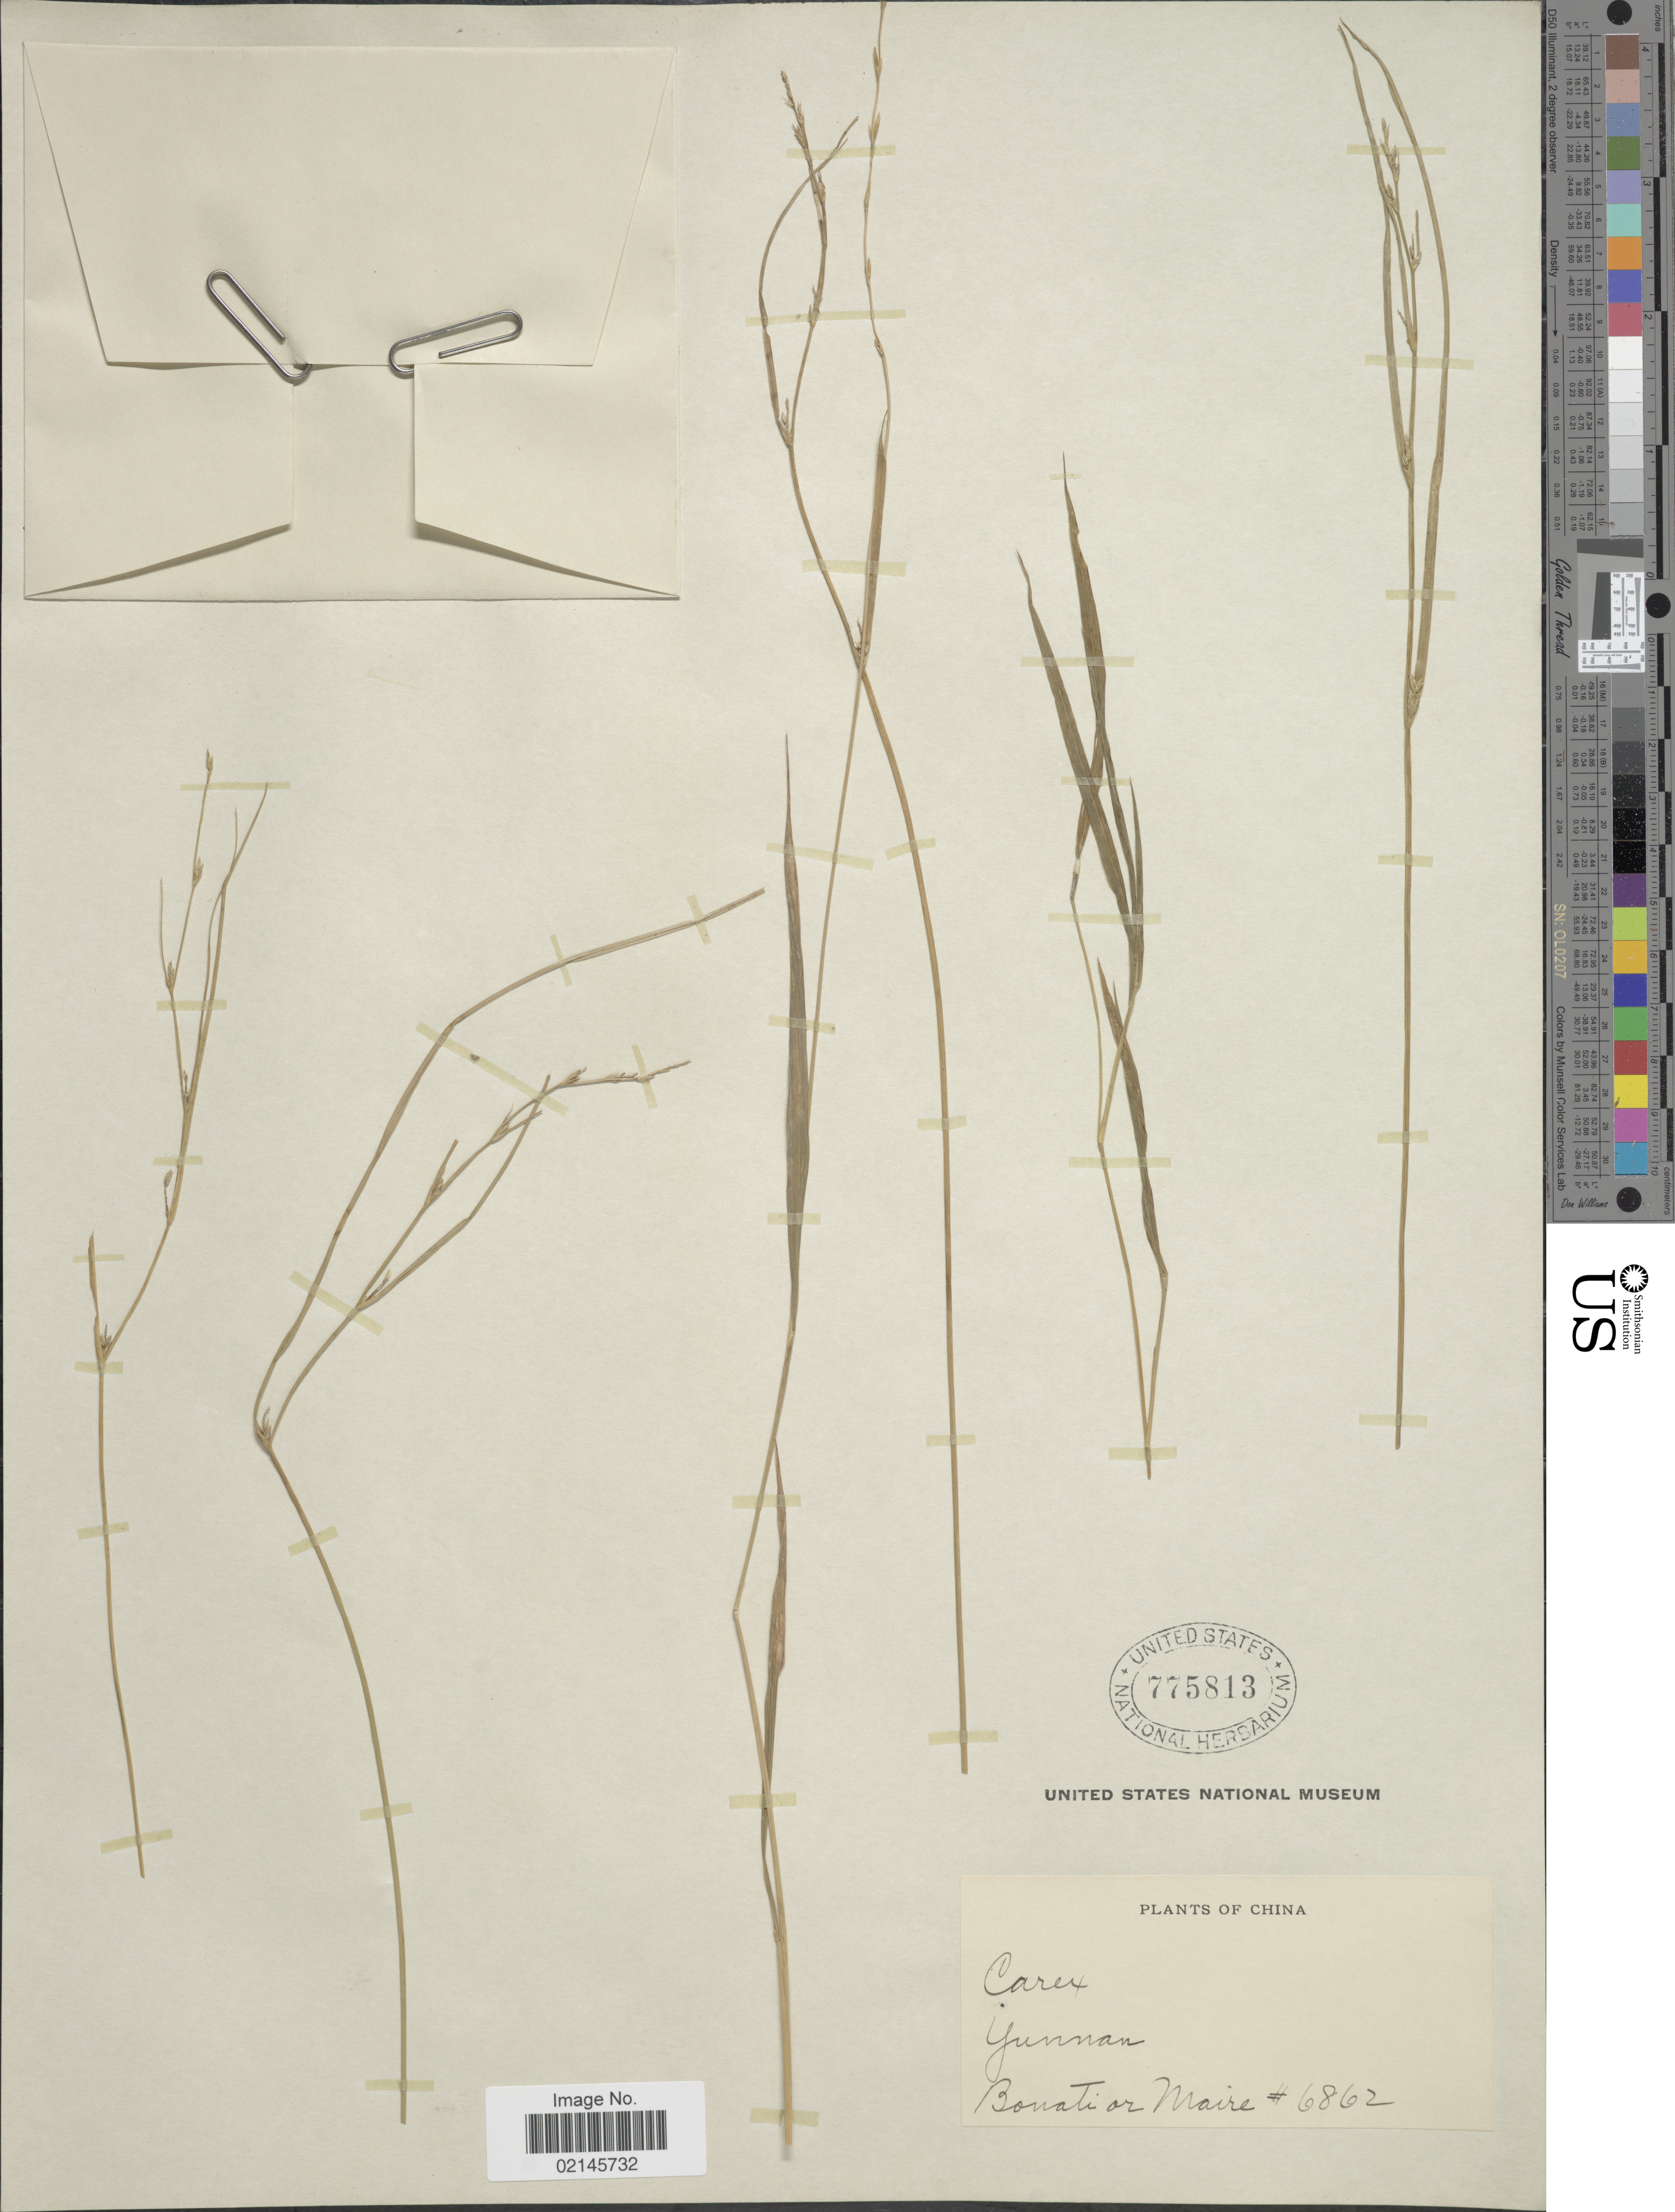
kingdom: Plantae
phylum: Tracheophyta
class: Liliopsida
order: Poales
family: Cyperaceae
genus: Carex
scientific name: Carex remota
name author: L.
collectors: -. Bonati & Maire, --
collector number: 6862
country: China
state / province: Yunnan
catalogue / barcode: US 775813